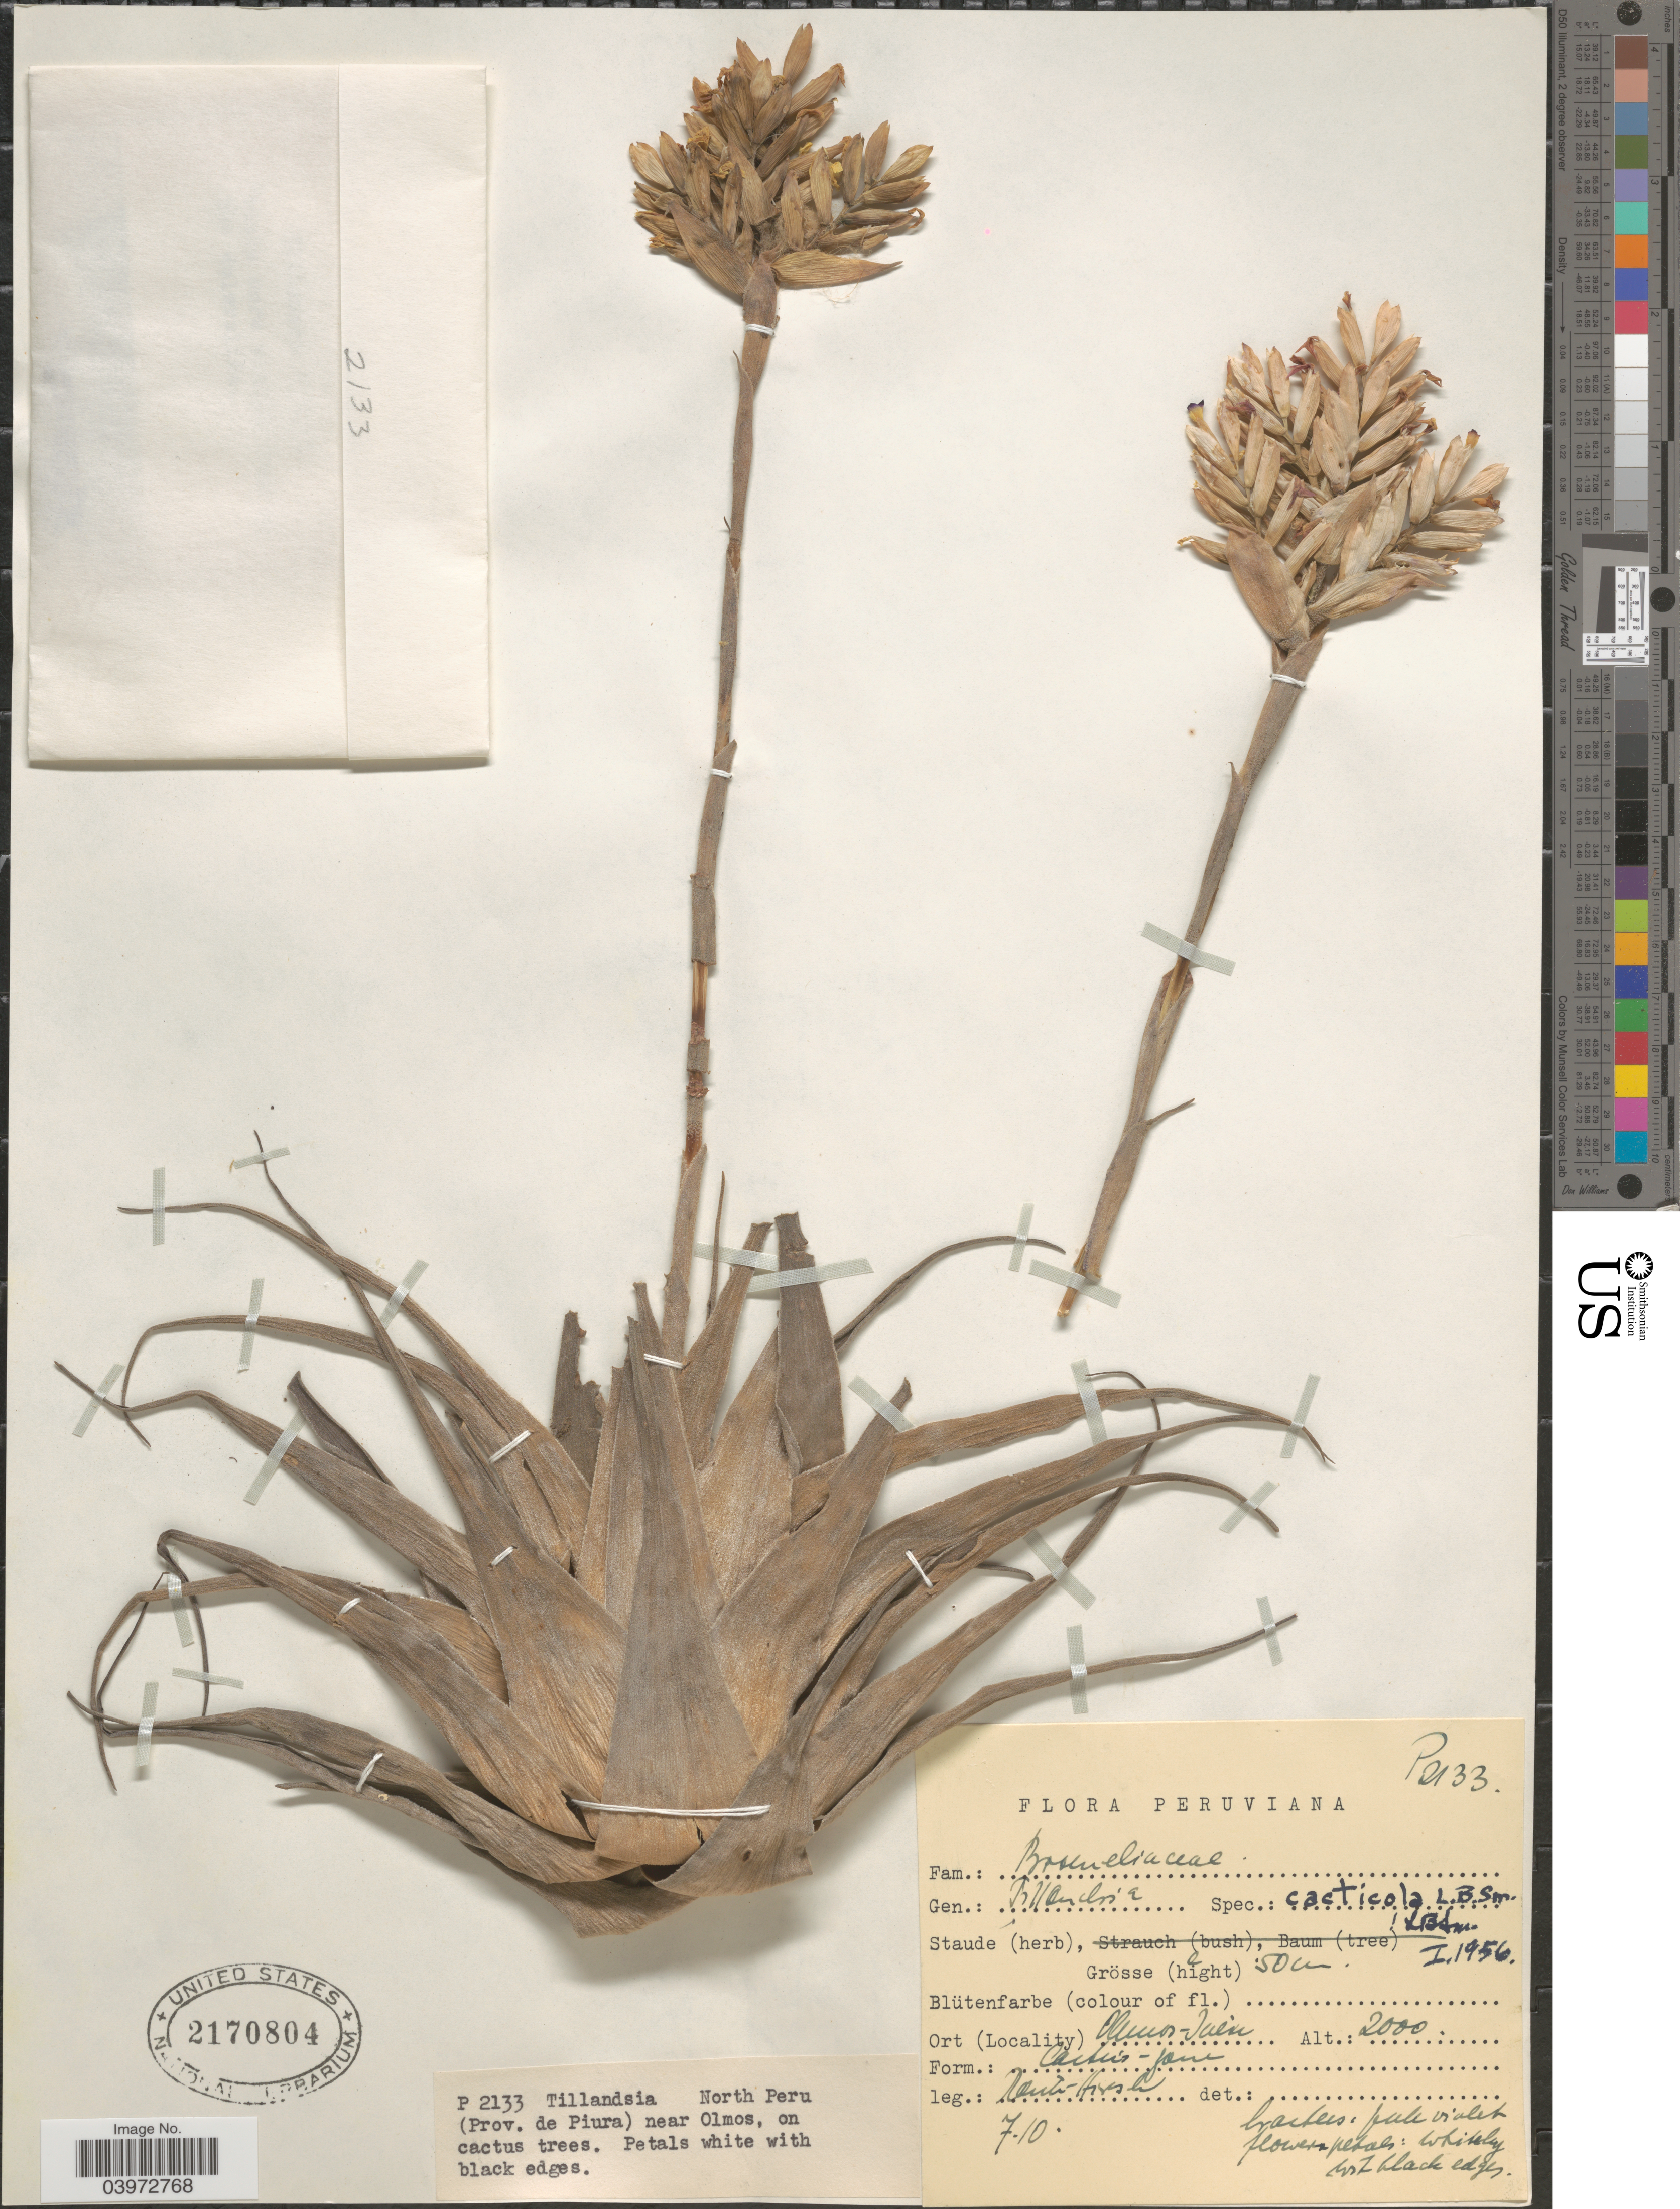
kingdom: Plantae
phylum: Tracheophyta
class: Liliopsida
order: Poales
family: Bromeliaceae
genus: Tillandsia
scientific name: Tillandsia cacticola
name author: L.B. Sm.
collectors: W. Rauh & G. Hirsch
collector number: P2133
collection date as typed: Transcribed d/m/y: /7/10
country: Peru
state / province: Piura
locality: North Peru. Near Olmos.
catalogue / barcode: US 2170804